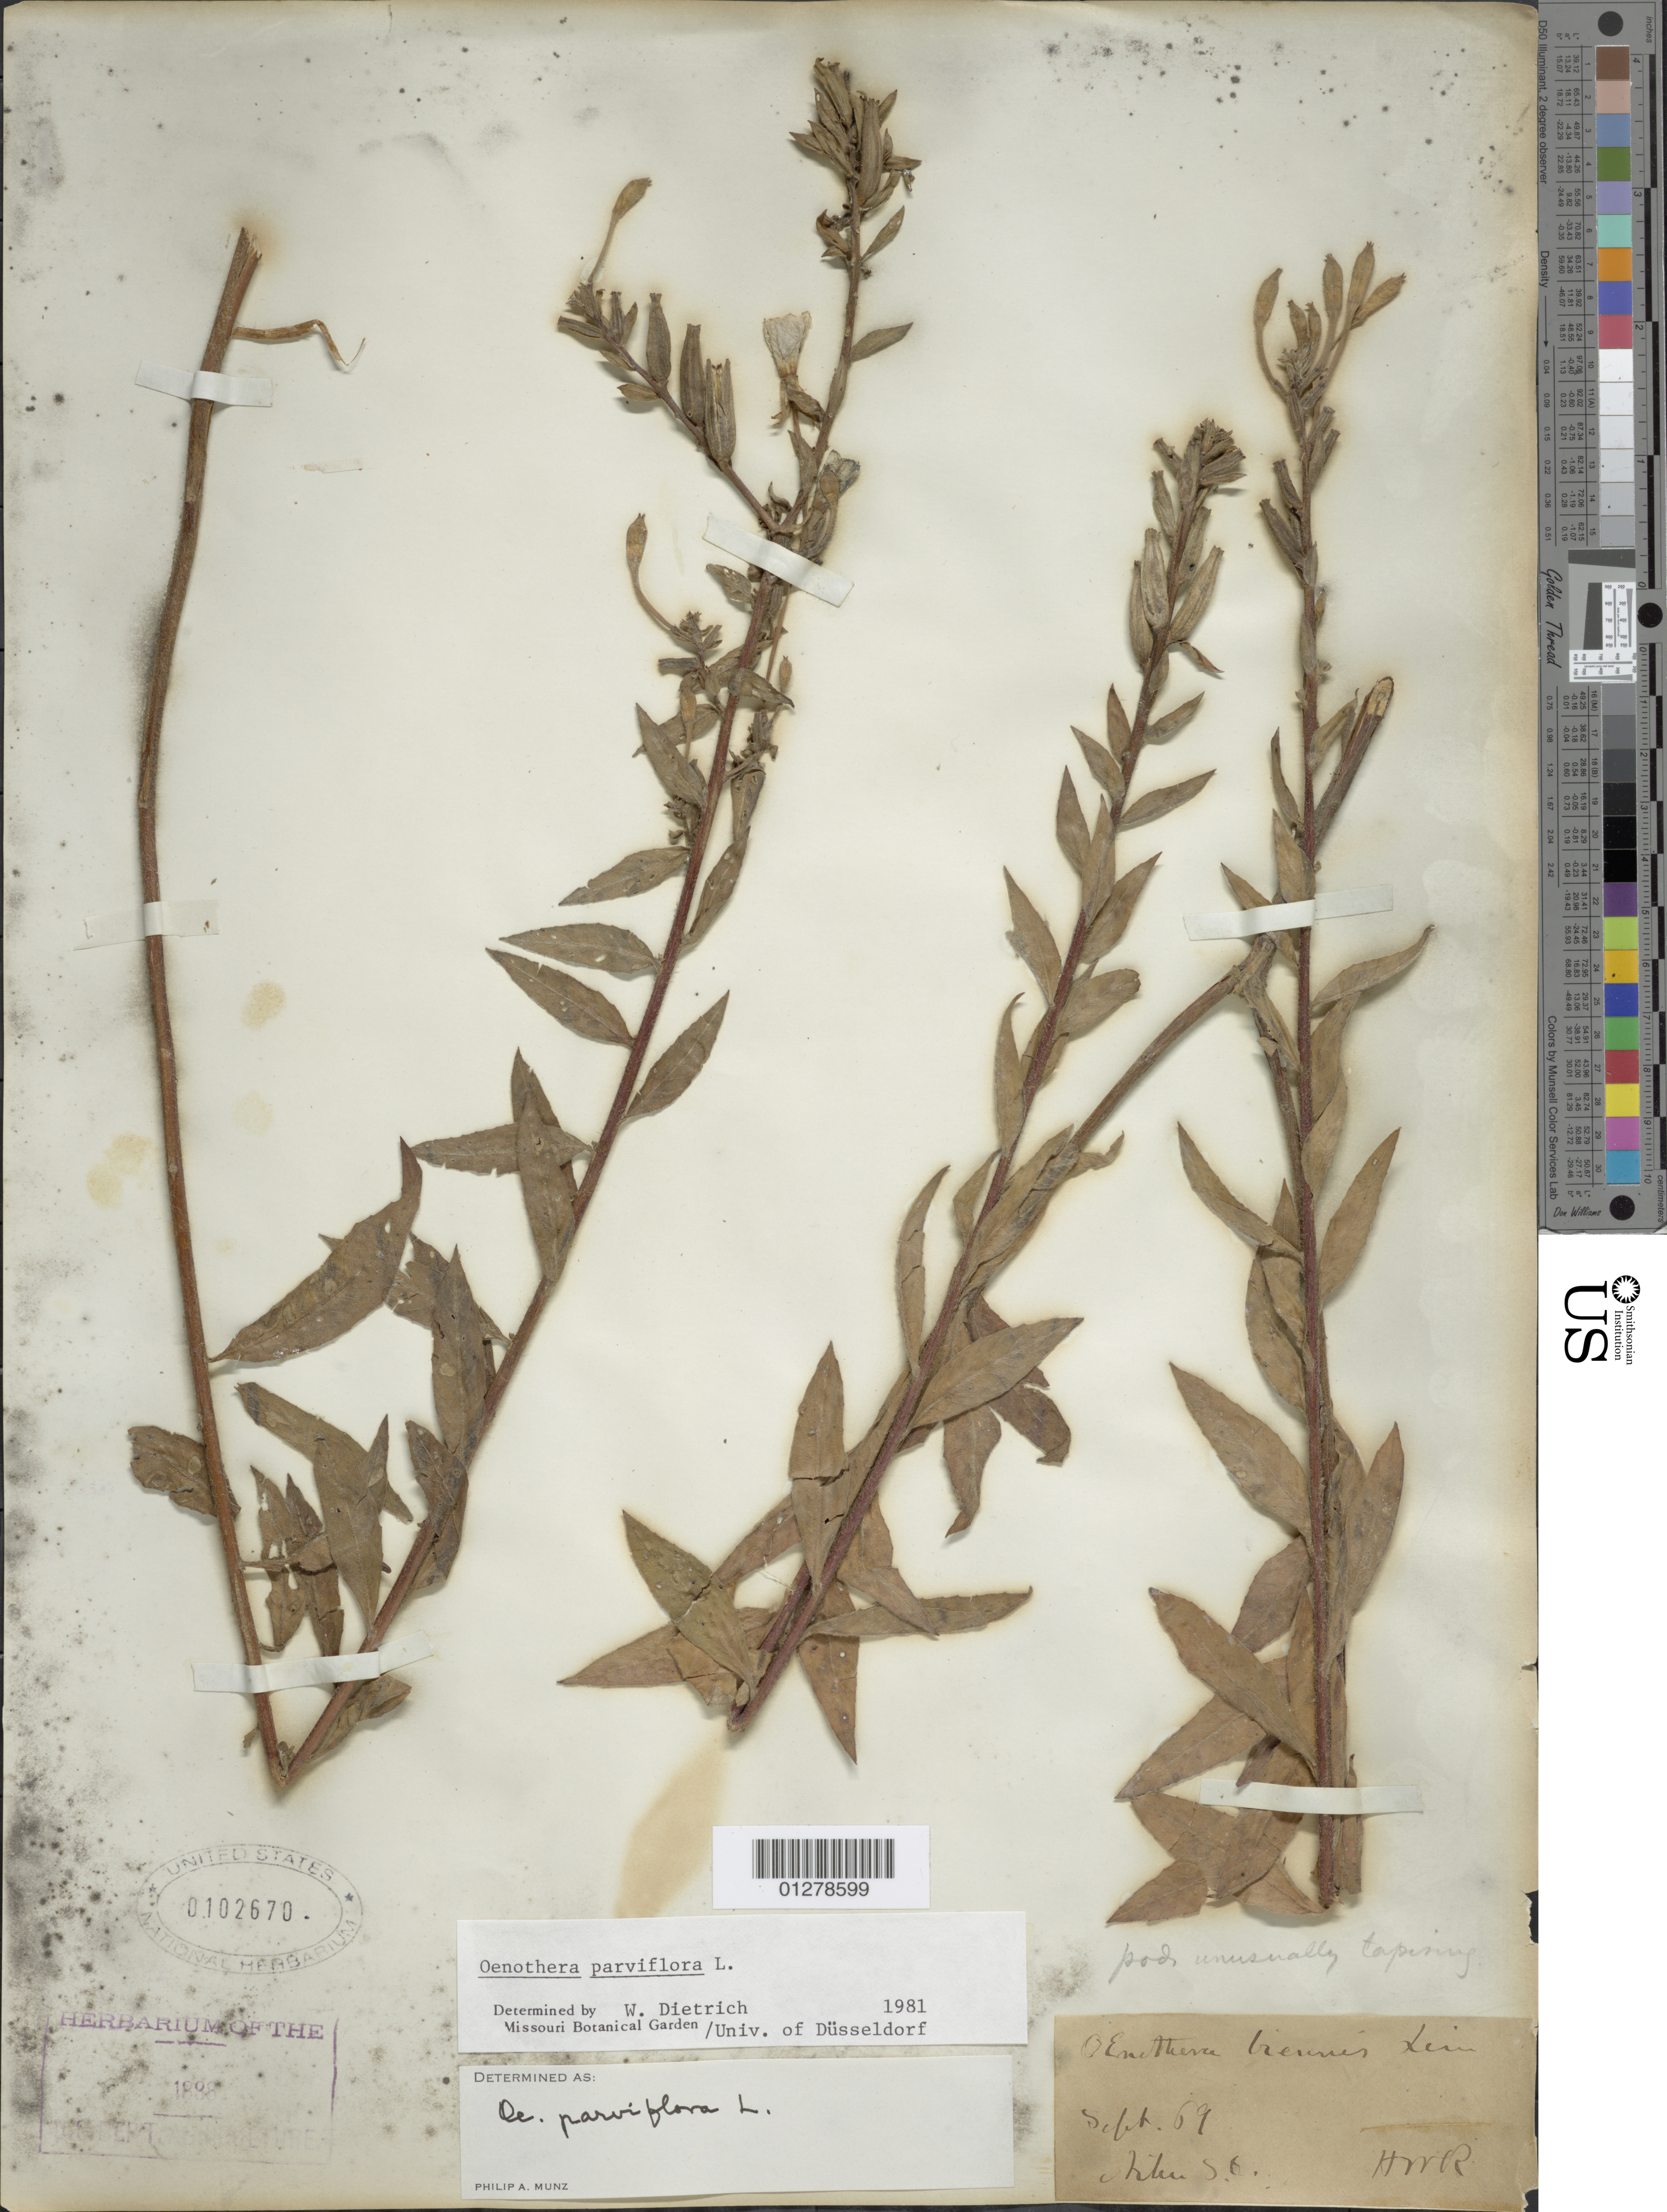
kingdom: Plantae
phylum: Tracheophyta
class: Magnoliopsida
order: Myrtales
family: Onagraceae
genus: Oenothera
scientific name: Oenothera parviflora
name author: L.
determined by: Munz, Philip A.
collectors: H. M. R.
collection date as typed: Sep 1869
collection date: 1869-09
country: United States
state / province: South Carolina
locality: Aiken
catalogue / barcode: US 102670